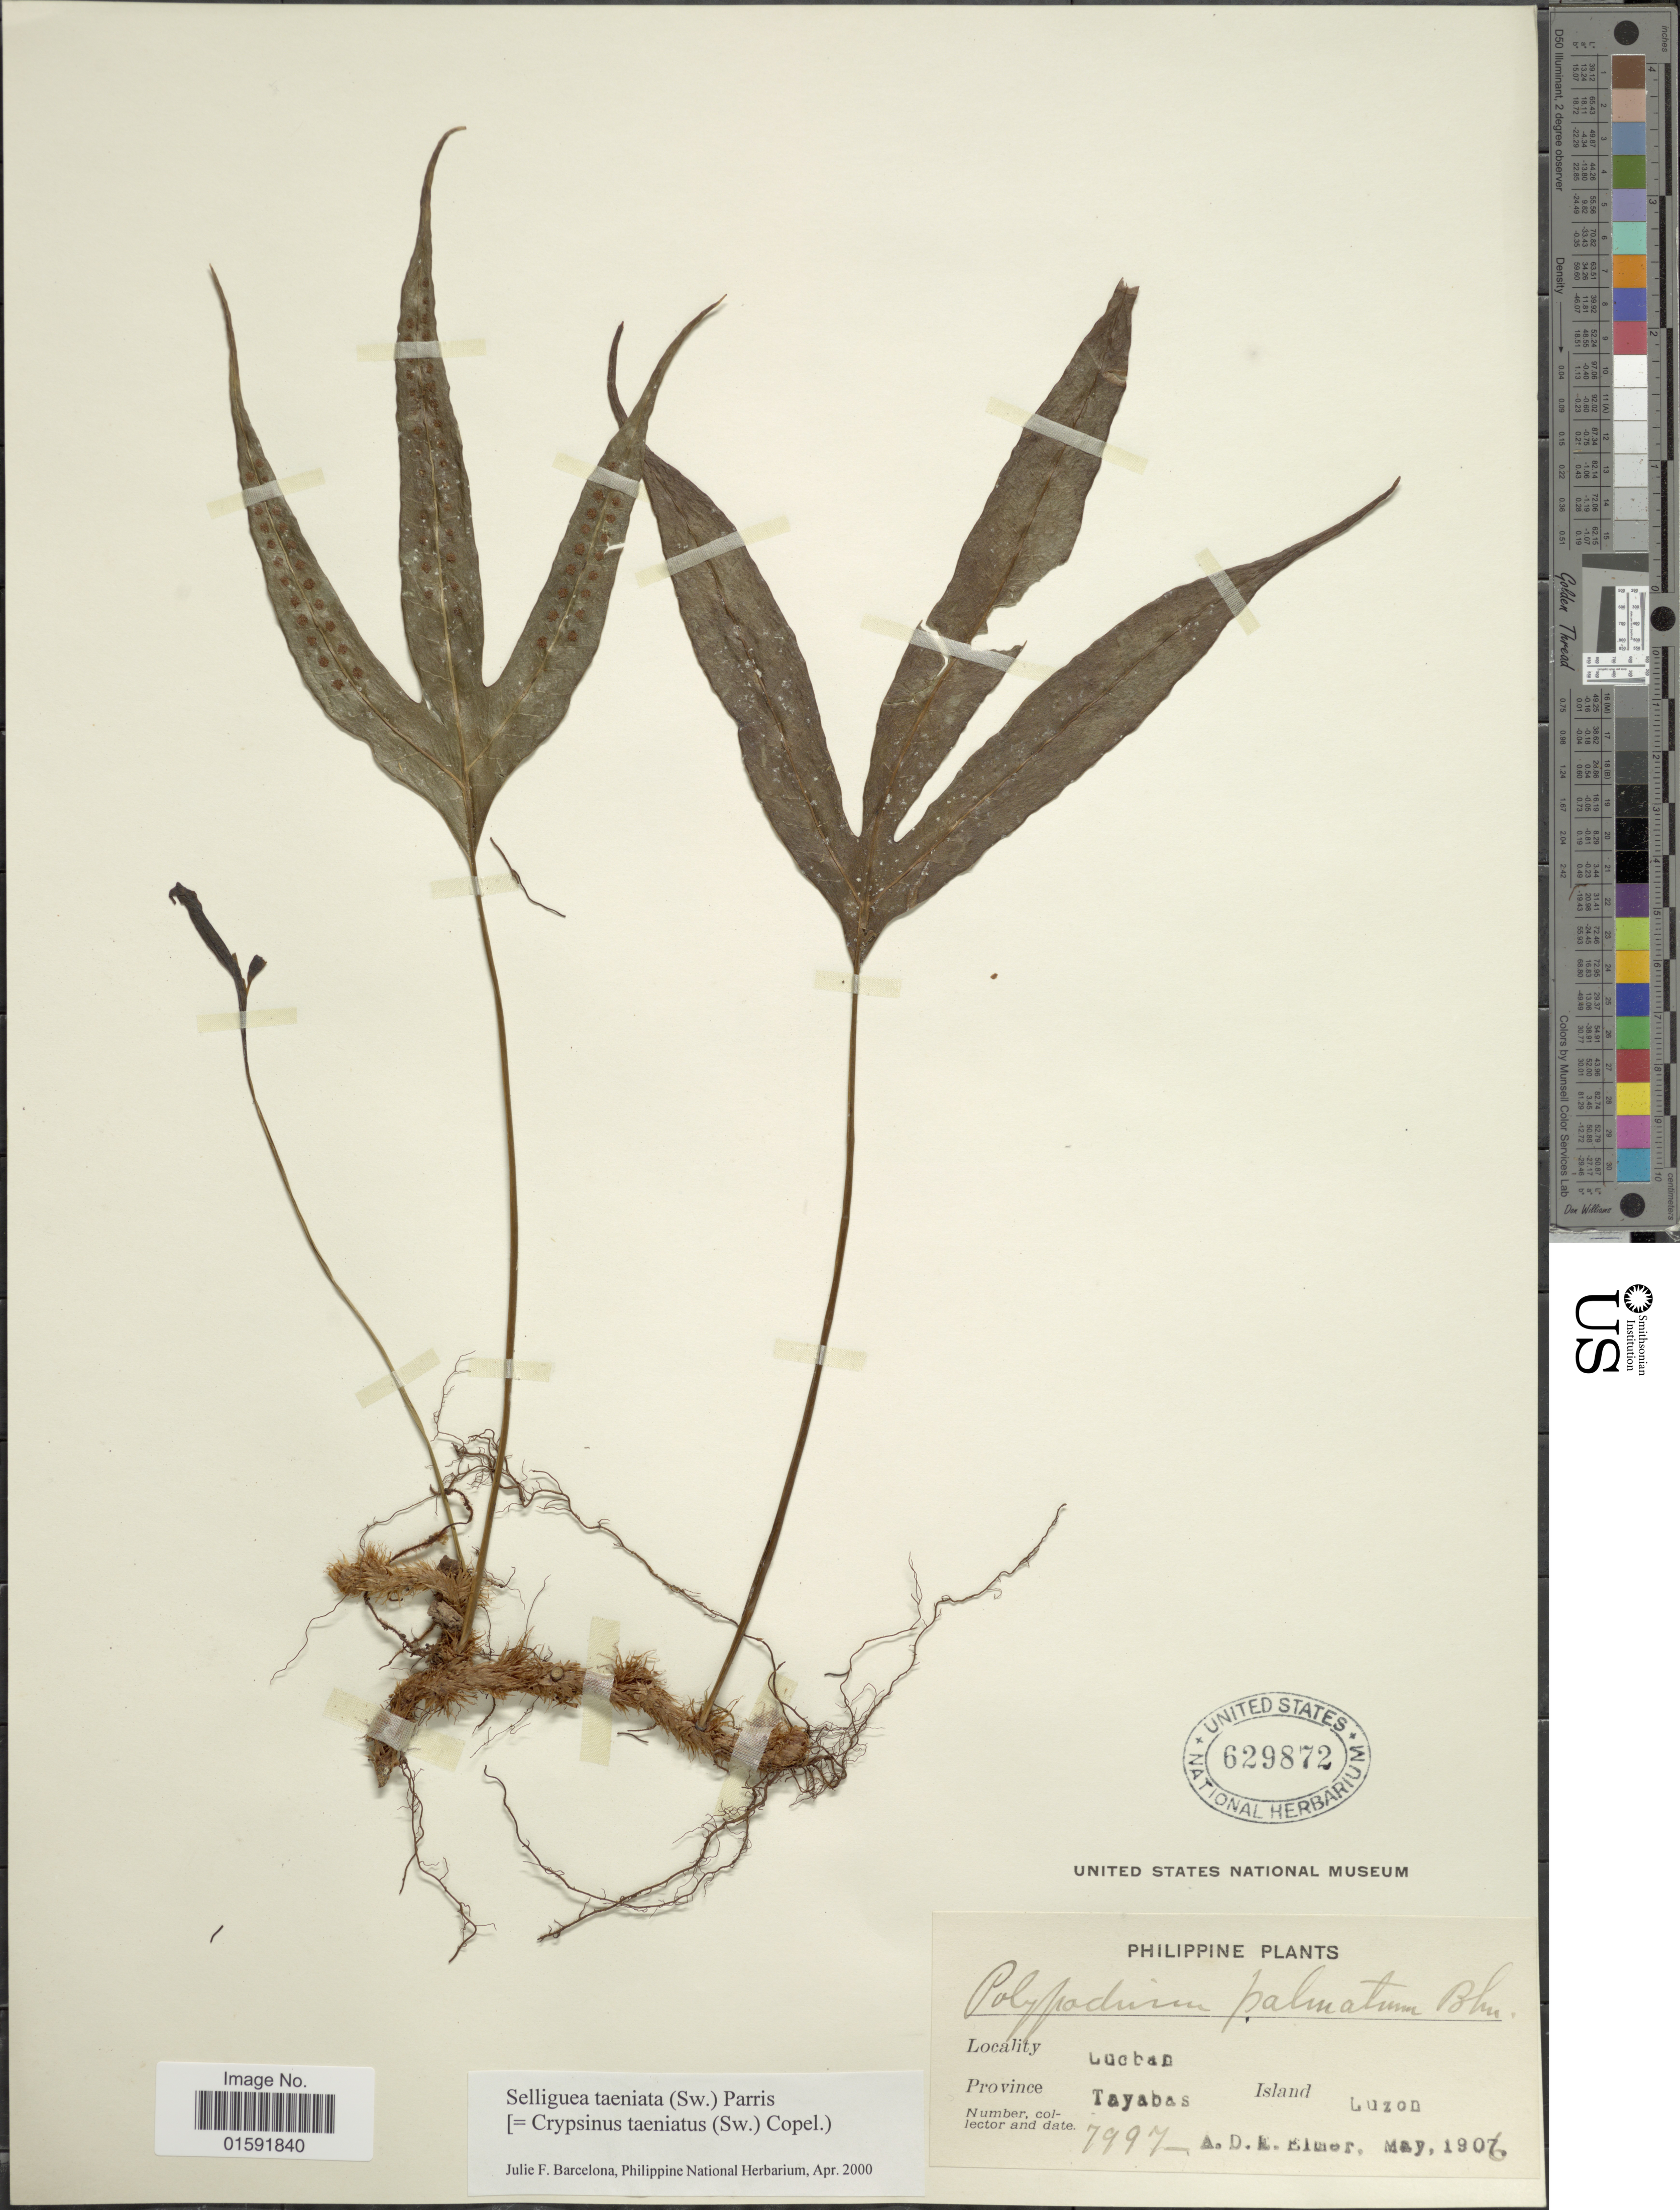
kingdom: Plantae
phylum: Tracheophyta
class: Polypodiopsida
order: Polypodiales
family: Polypodiaceae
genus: Selliguea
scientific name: Selliguea taeniata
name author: Parris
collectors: A. D. E. Elmer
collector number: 7997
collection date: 1906-05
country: Philippines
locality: Lucban, Tayabas, Luzon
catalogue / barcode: US 629872